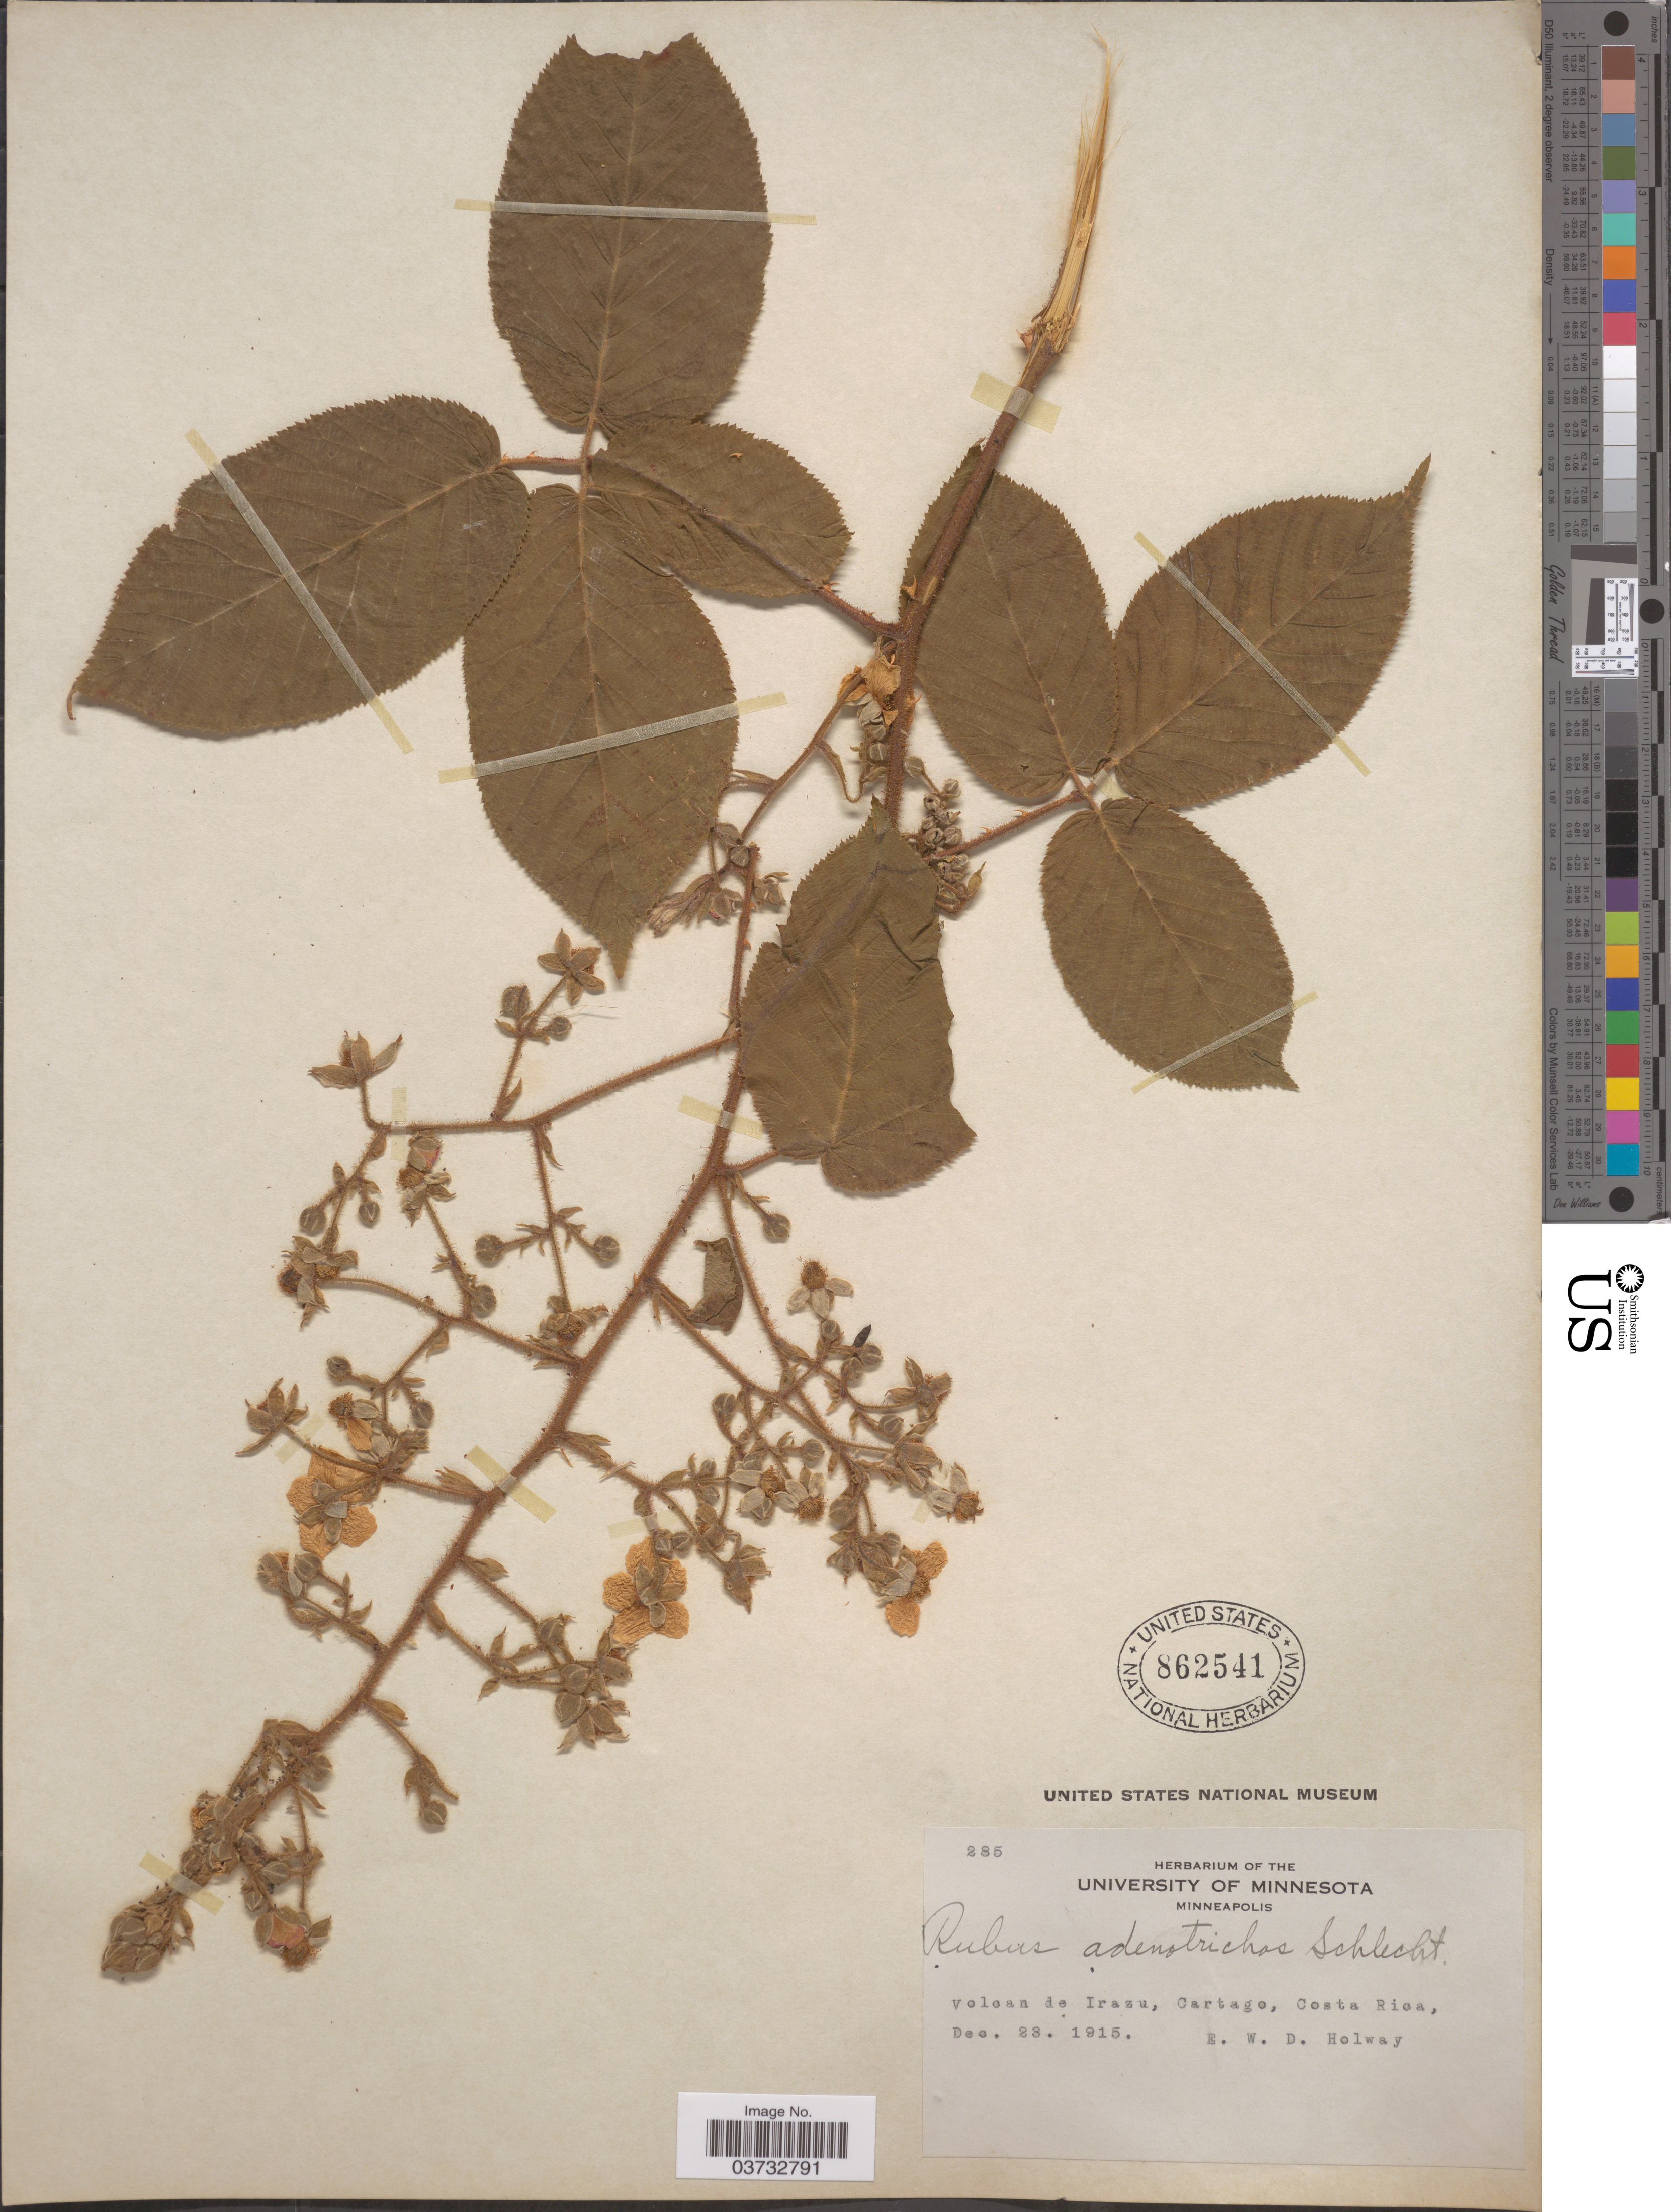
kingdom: Plantae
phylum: Tracheophyta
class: Magnoliopsida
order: Rosales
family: Rosaceae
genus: Rubus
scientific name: Rubus adenotrichos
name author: Schltdl.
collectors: E. W. D. Holway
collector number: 285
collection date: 1915-12-23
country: Costa Rica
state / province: Cartago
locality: Volcan de Irazu.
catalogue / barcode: US 862541